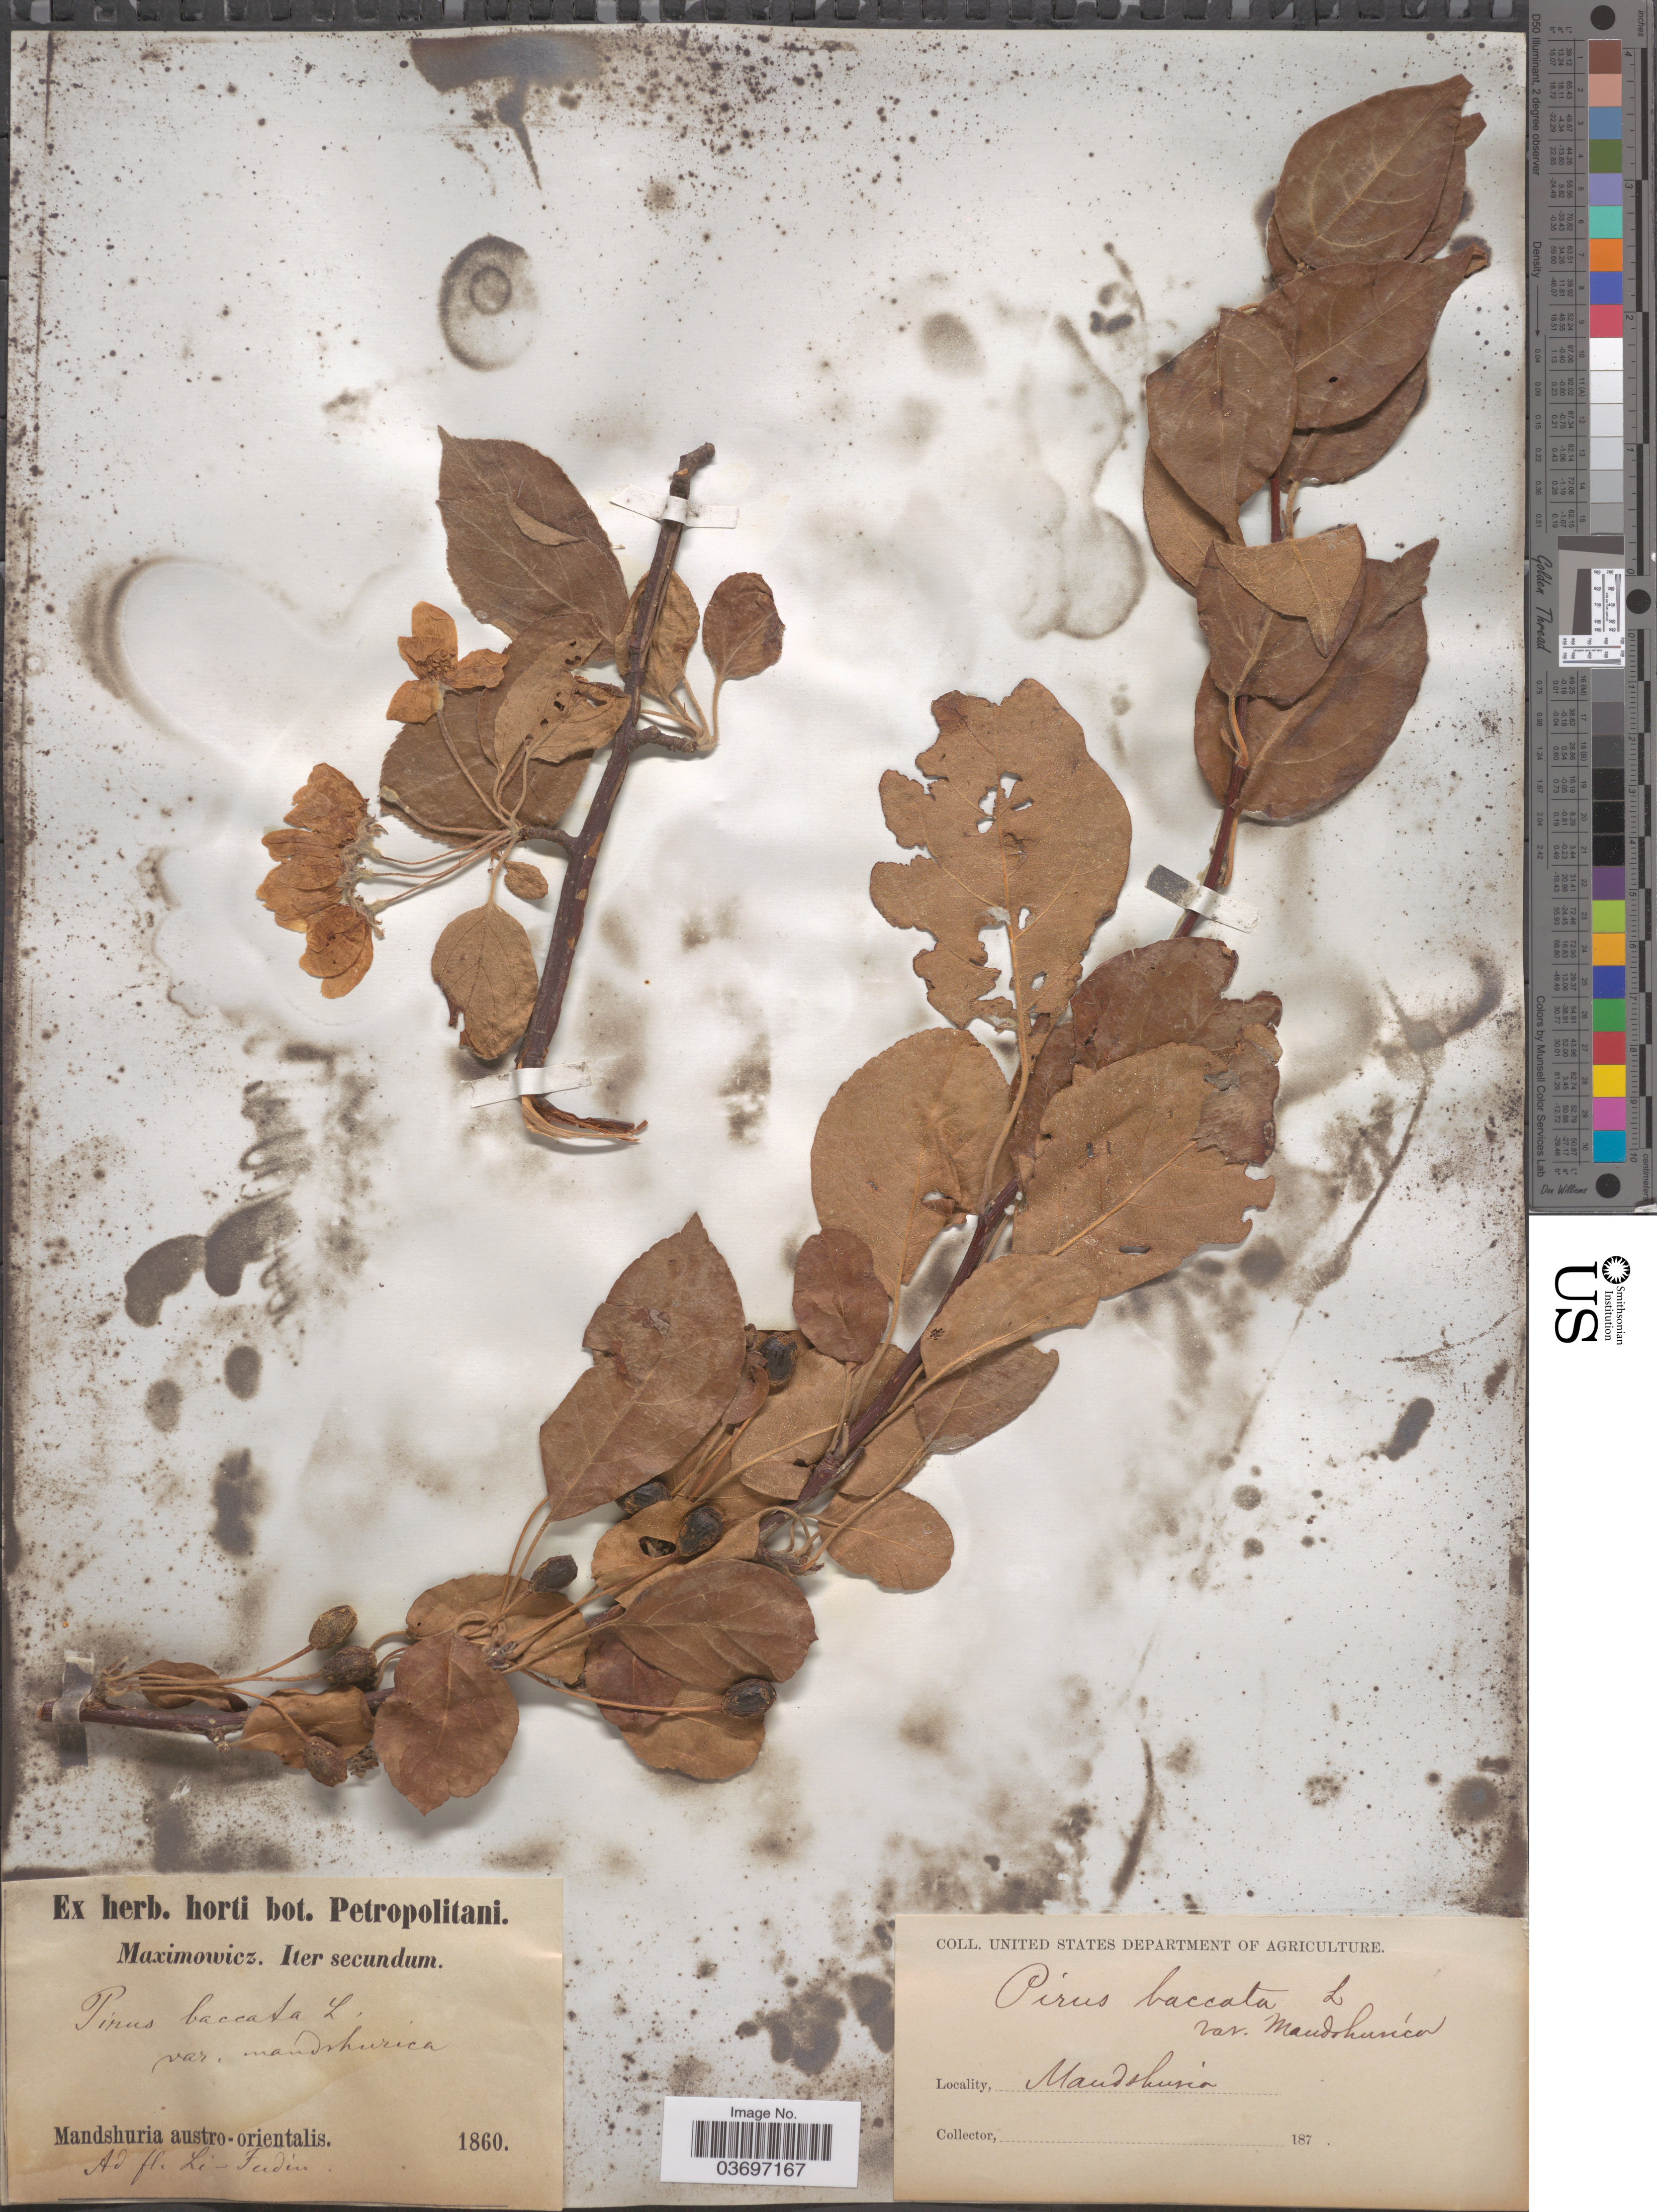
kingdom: Plantae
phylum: Tracheophyta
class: Magnoliopsida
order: Rosales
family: Rosaceae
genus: Malus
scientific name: Malus baccata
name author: (L.) Borkh.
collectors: Maximowicz, --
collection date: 1860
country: China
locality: Mandshuria austro-orientalis. Ad fl. Li-Fudin.